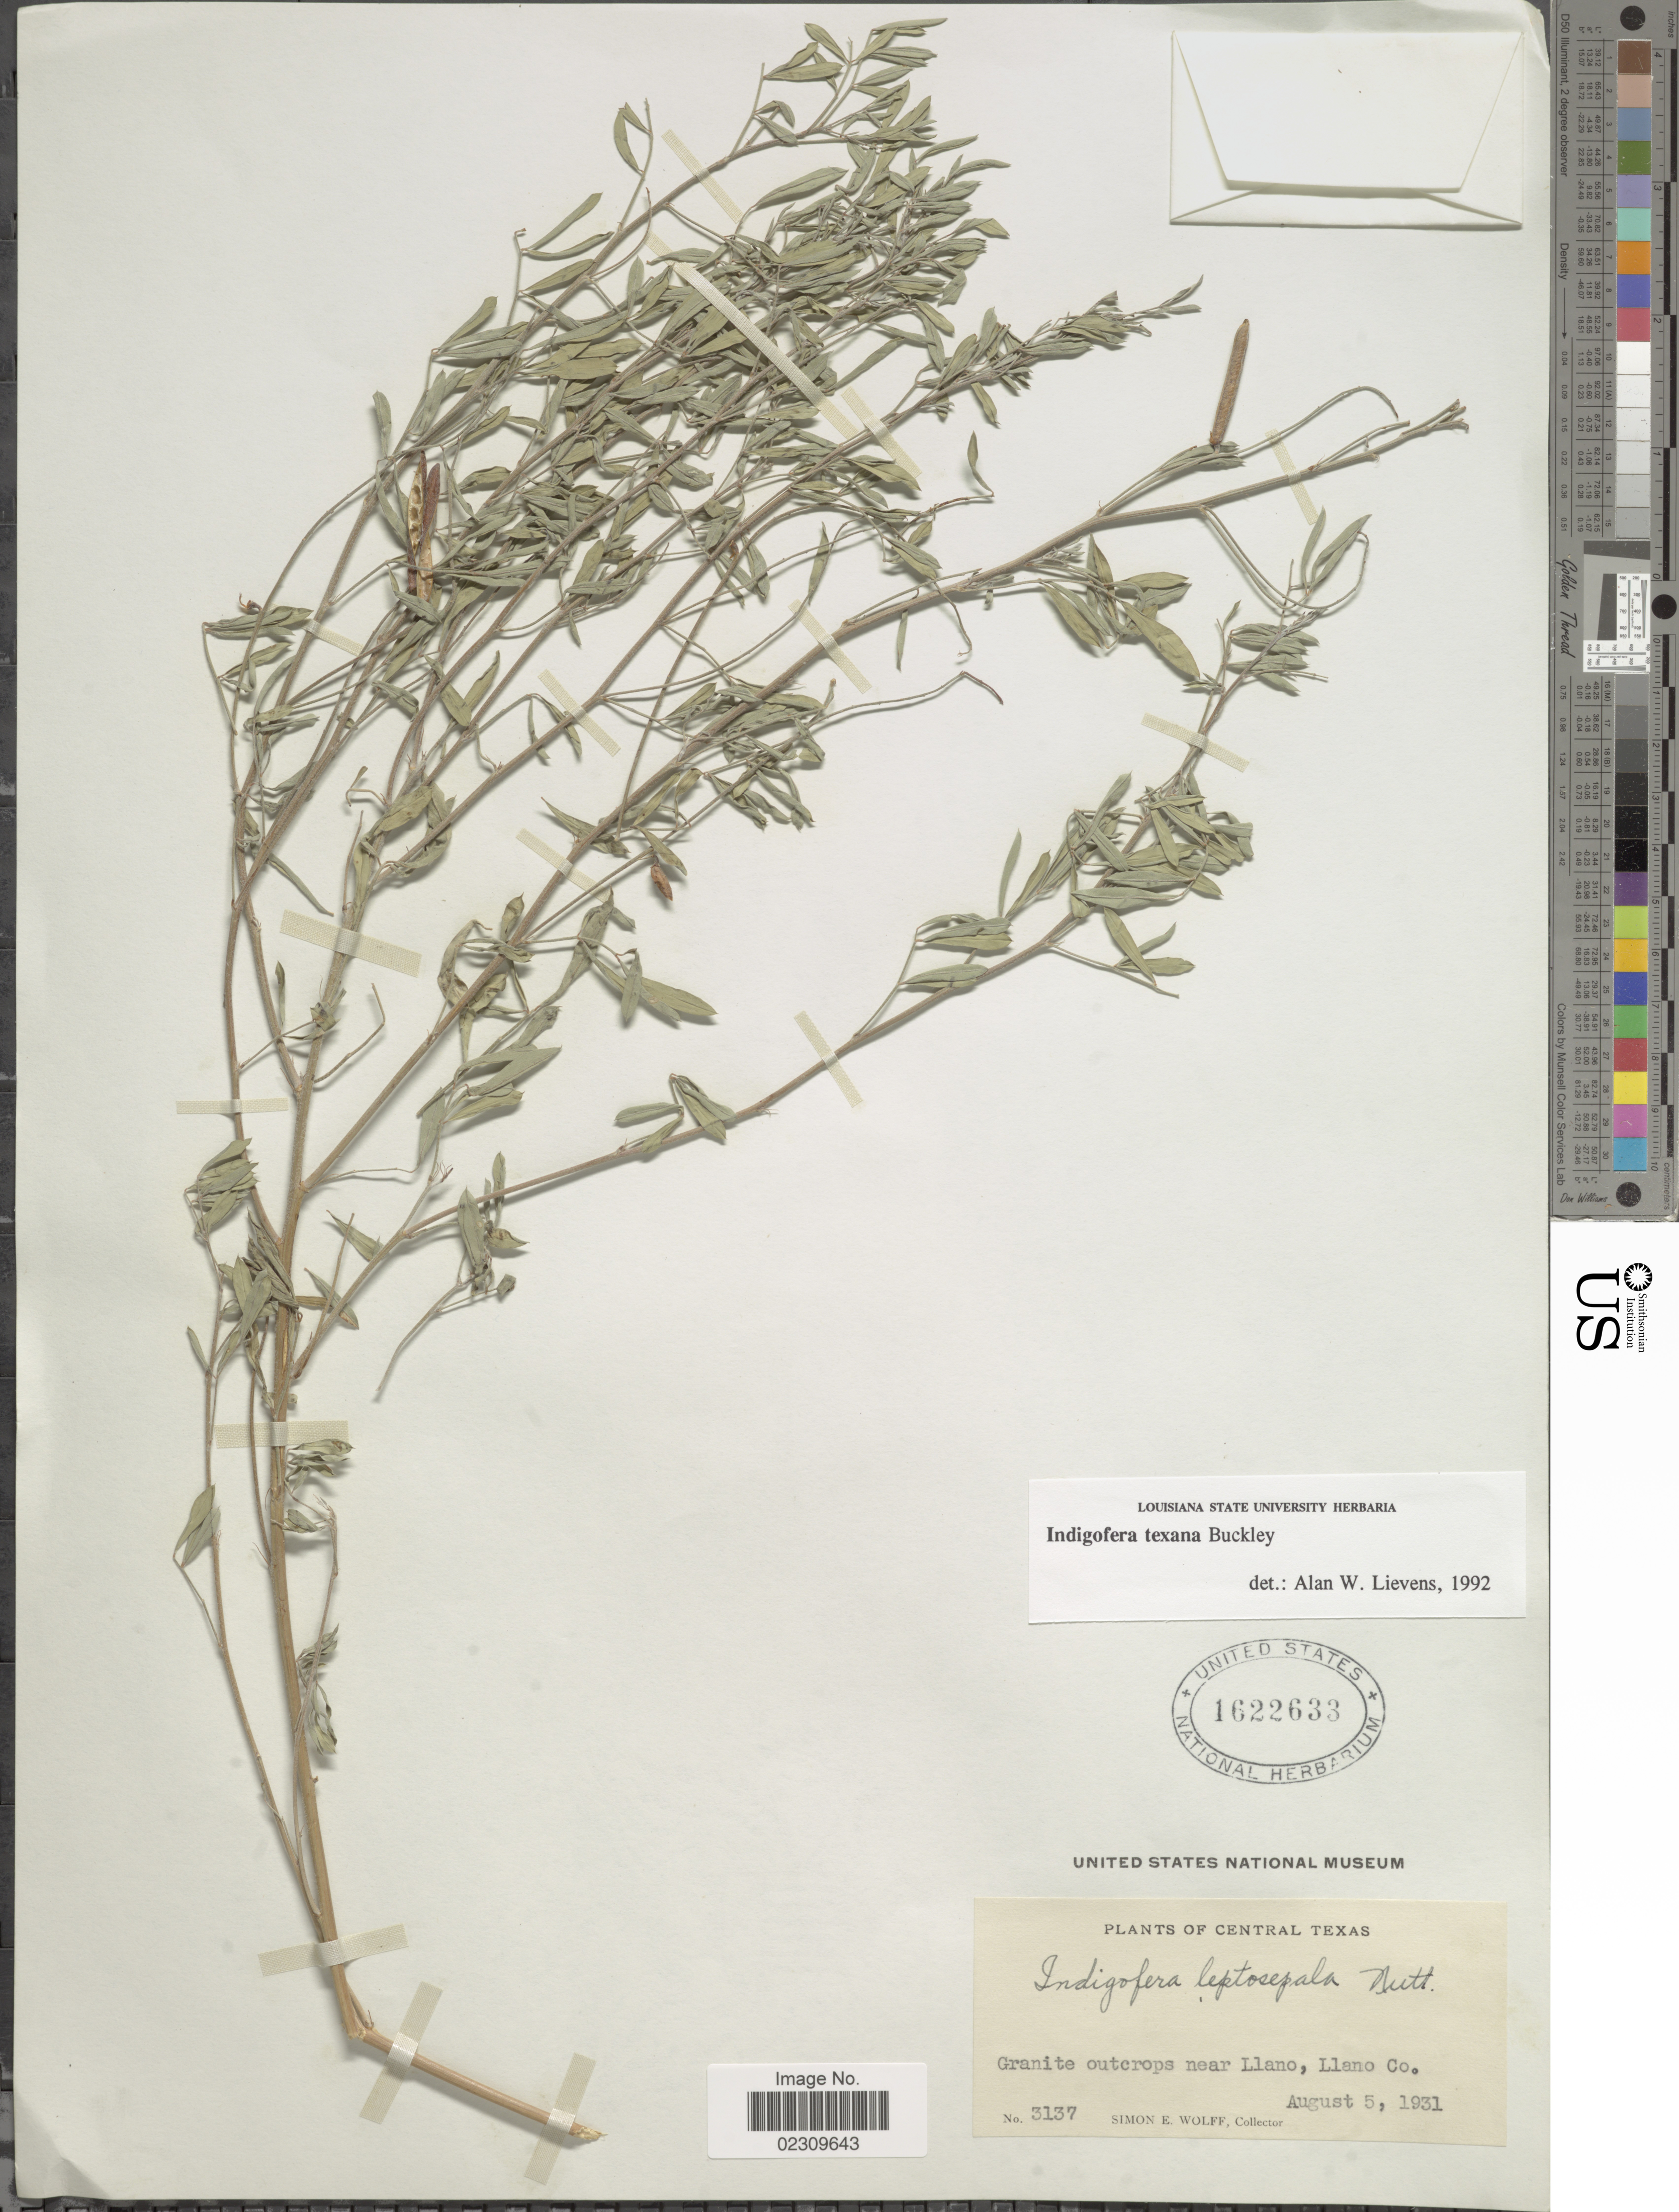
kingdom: Plantae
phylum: Tracheophyta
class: Magnoliopsida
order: Fabales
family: Fabaceae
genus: Indigofera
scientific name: Indigofera texana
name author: Buckley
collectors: S. E. Wolff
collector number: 3137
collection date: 1931-08-05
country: United States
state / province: Texas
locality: Central Texas. Granite outcrops near Llano, Llano Co.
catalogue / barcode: US 1622633